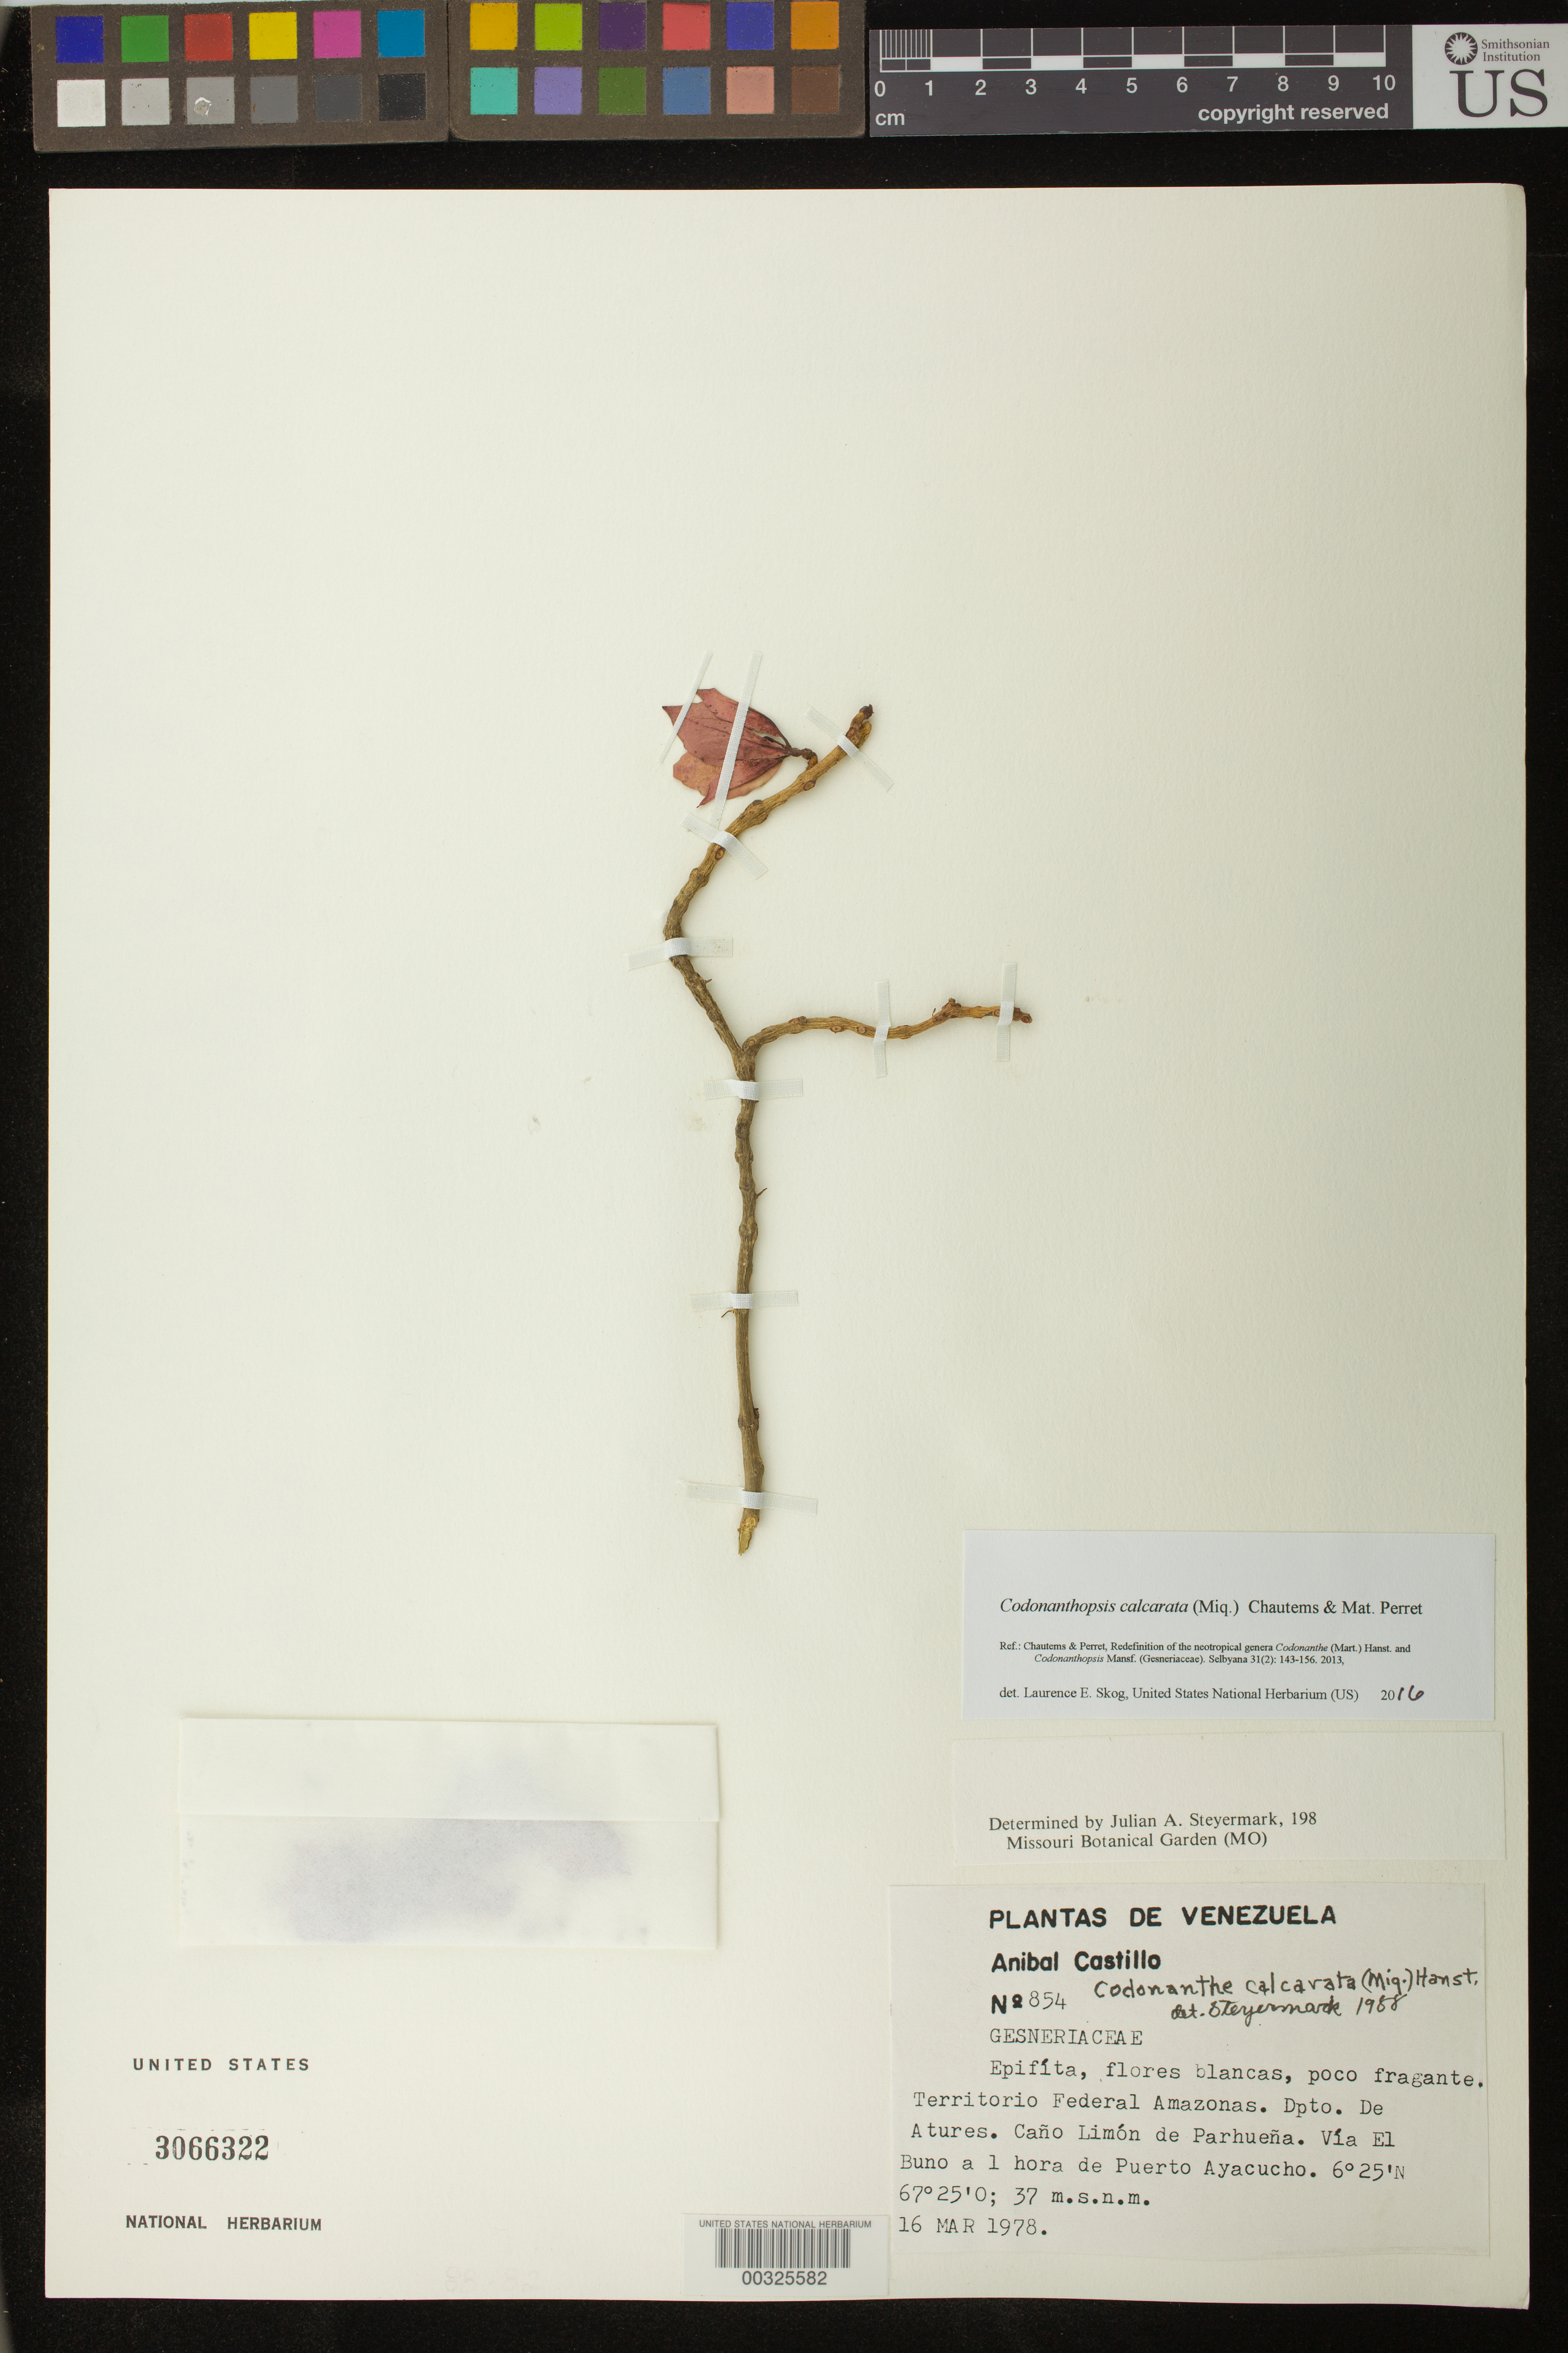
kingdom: Plantae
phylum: Tracheophyta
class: Magnoliopsida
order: Lamiales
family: Gesneriaceae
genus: Codonanthopsis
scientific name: Codonanthopsis calcarata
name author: (Miq.) Chautems & Mat.Perret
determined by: Skog, Laurence E.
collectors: A. Castillo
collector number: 854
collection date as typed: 16 Mar 1978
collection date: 1978-03-16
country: Venezuela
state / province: Amazonas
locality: Atures Dept., Cano Limon de Parhuena, El Buno road 1 hr from Puerto Ayacucho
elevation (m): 37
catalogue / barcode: US 3066322